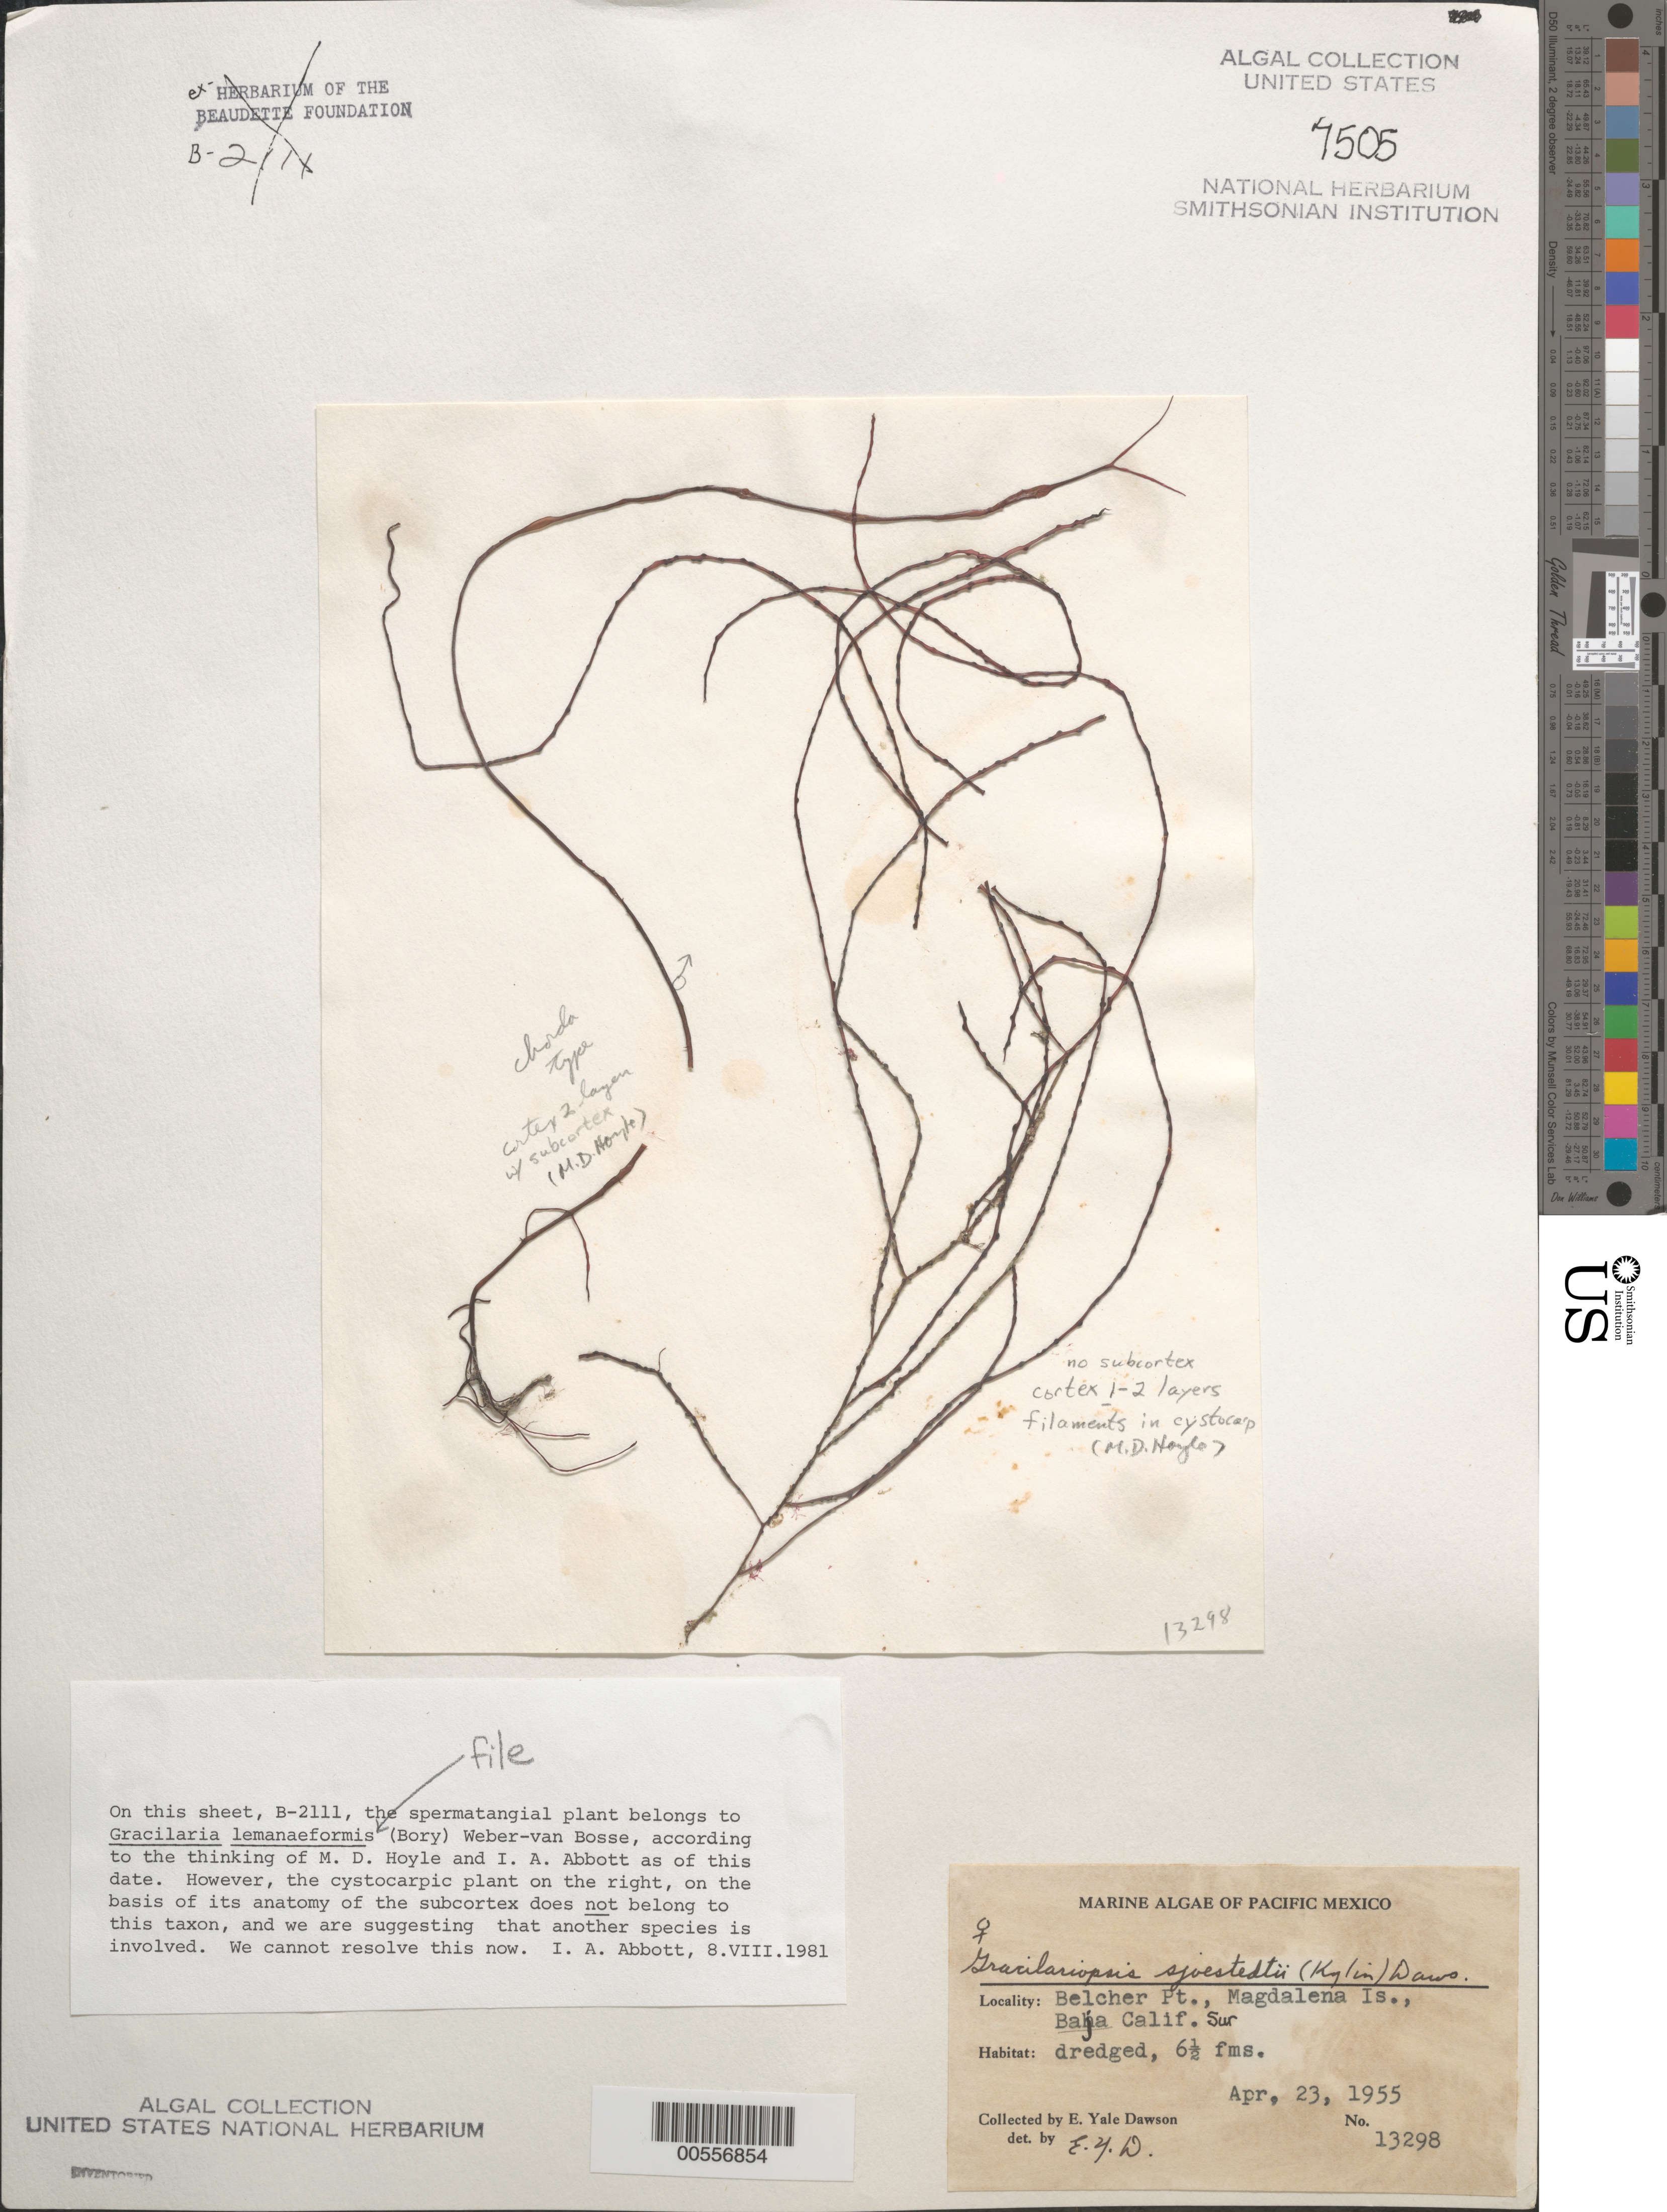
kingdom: Plantae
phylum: Rhodophyta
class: Florideophyceae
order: Gracilariales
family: Gracilariaceae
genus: Gracilariopsis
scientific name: Gracilariopsis lemaneiformis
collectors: E. Y. Dawson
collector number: EYD 13298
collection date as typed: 23 Apr 1955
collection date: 1955-04-23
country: Mexico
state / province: Baja California Sur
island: Isla Magdalena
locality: Belcher Point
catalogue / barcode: US 7505